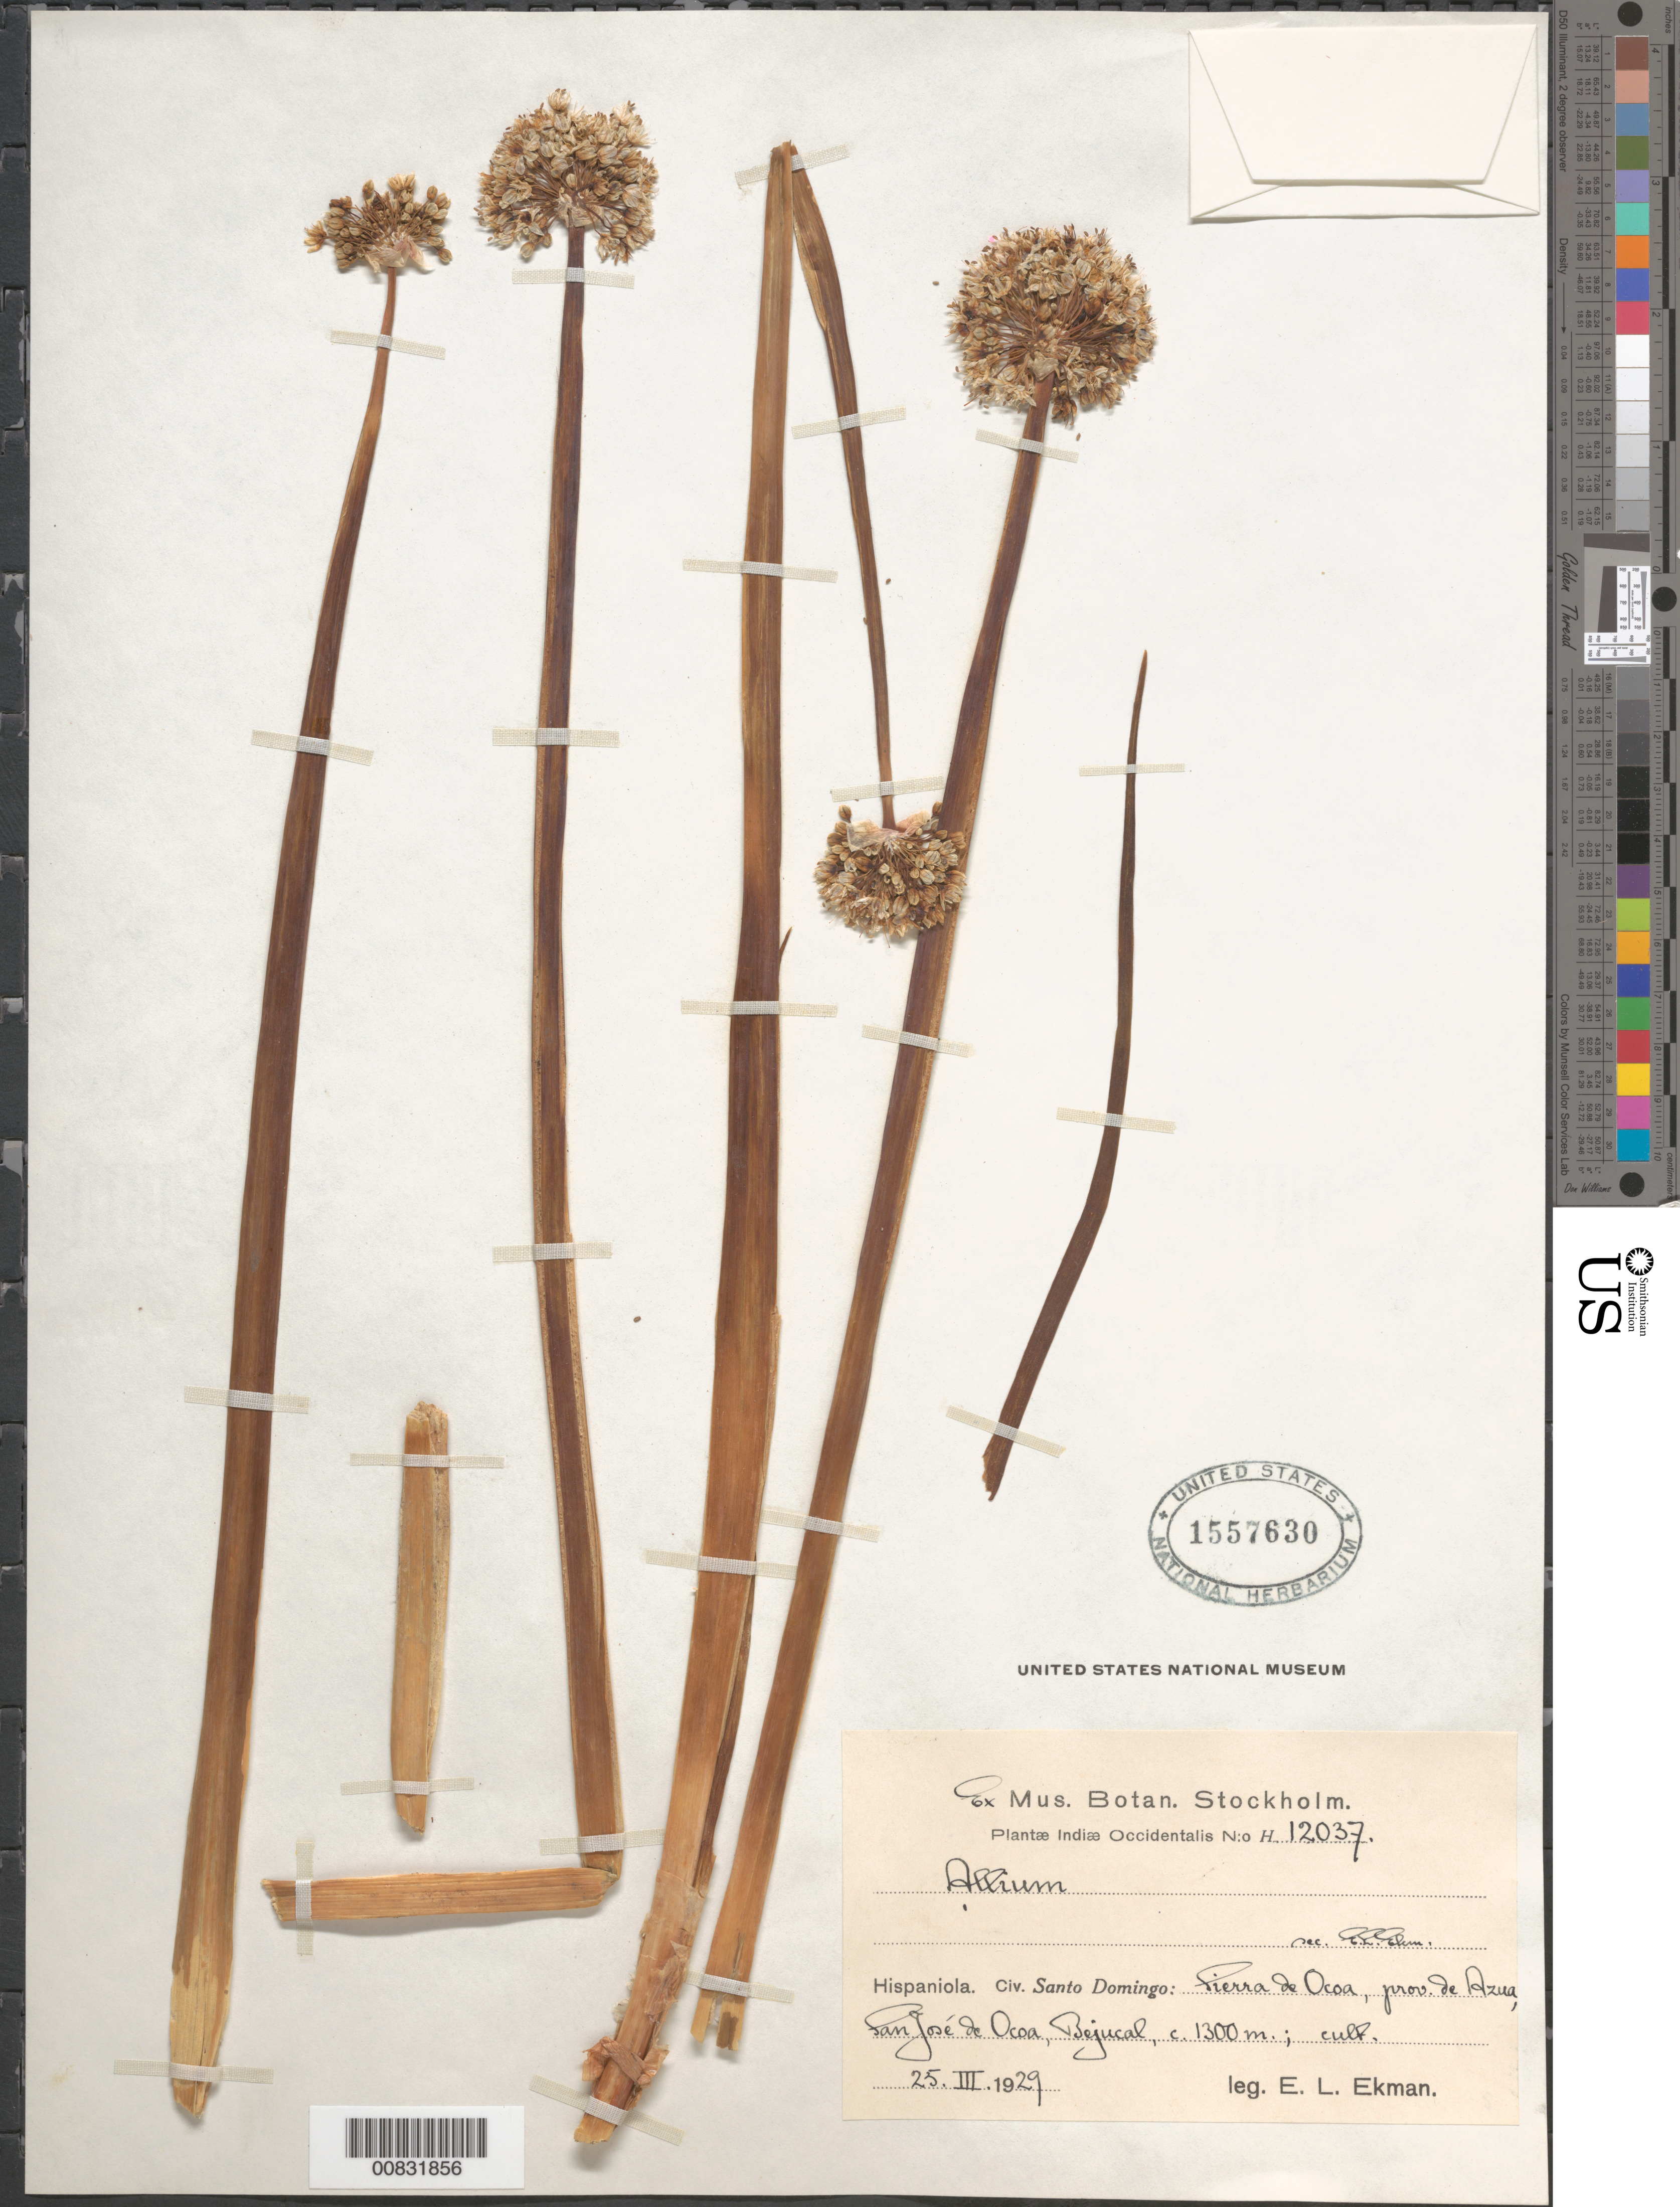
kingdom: Plantae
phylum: Tracheophyta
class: Liliopsida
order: Asparagales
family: Amaryllidaceae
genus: Allium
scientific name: Allium sp.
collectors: E. L. Ekman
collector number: H 12037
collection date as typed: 25 Mar 1929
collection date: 1929-03-25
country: Dominican Republic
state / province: Azua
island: Hispaniola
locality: Sierra de Ocoa, San José de Ocoa, Bejucal.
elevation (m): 1300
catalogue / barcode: US 1557630